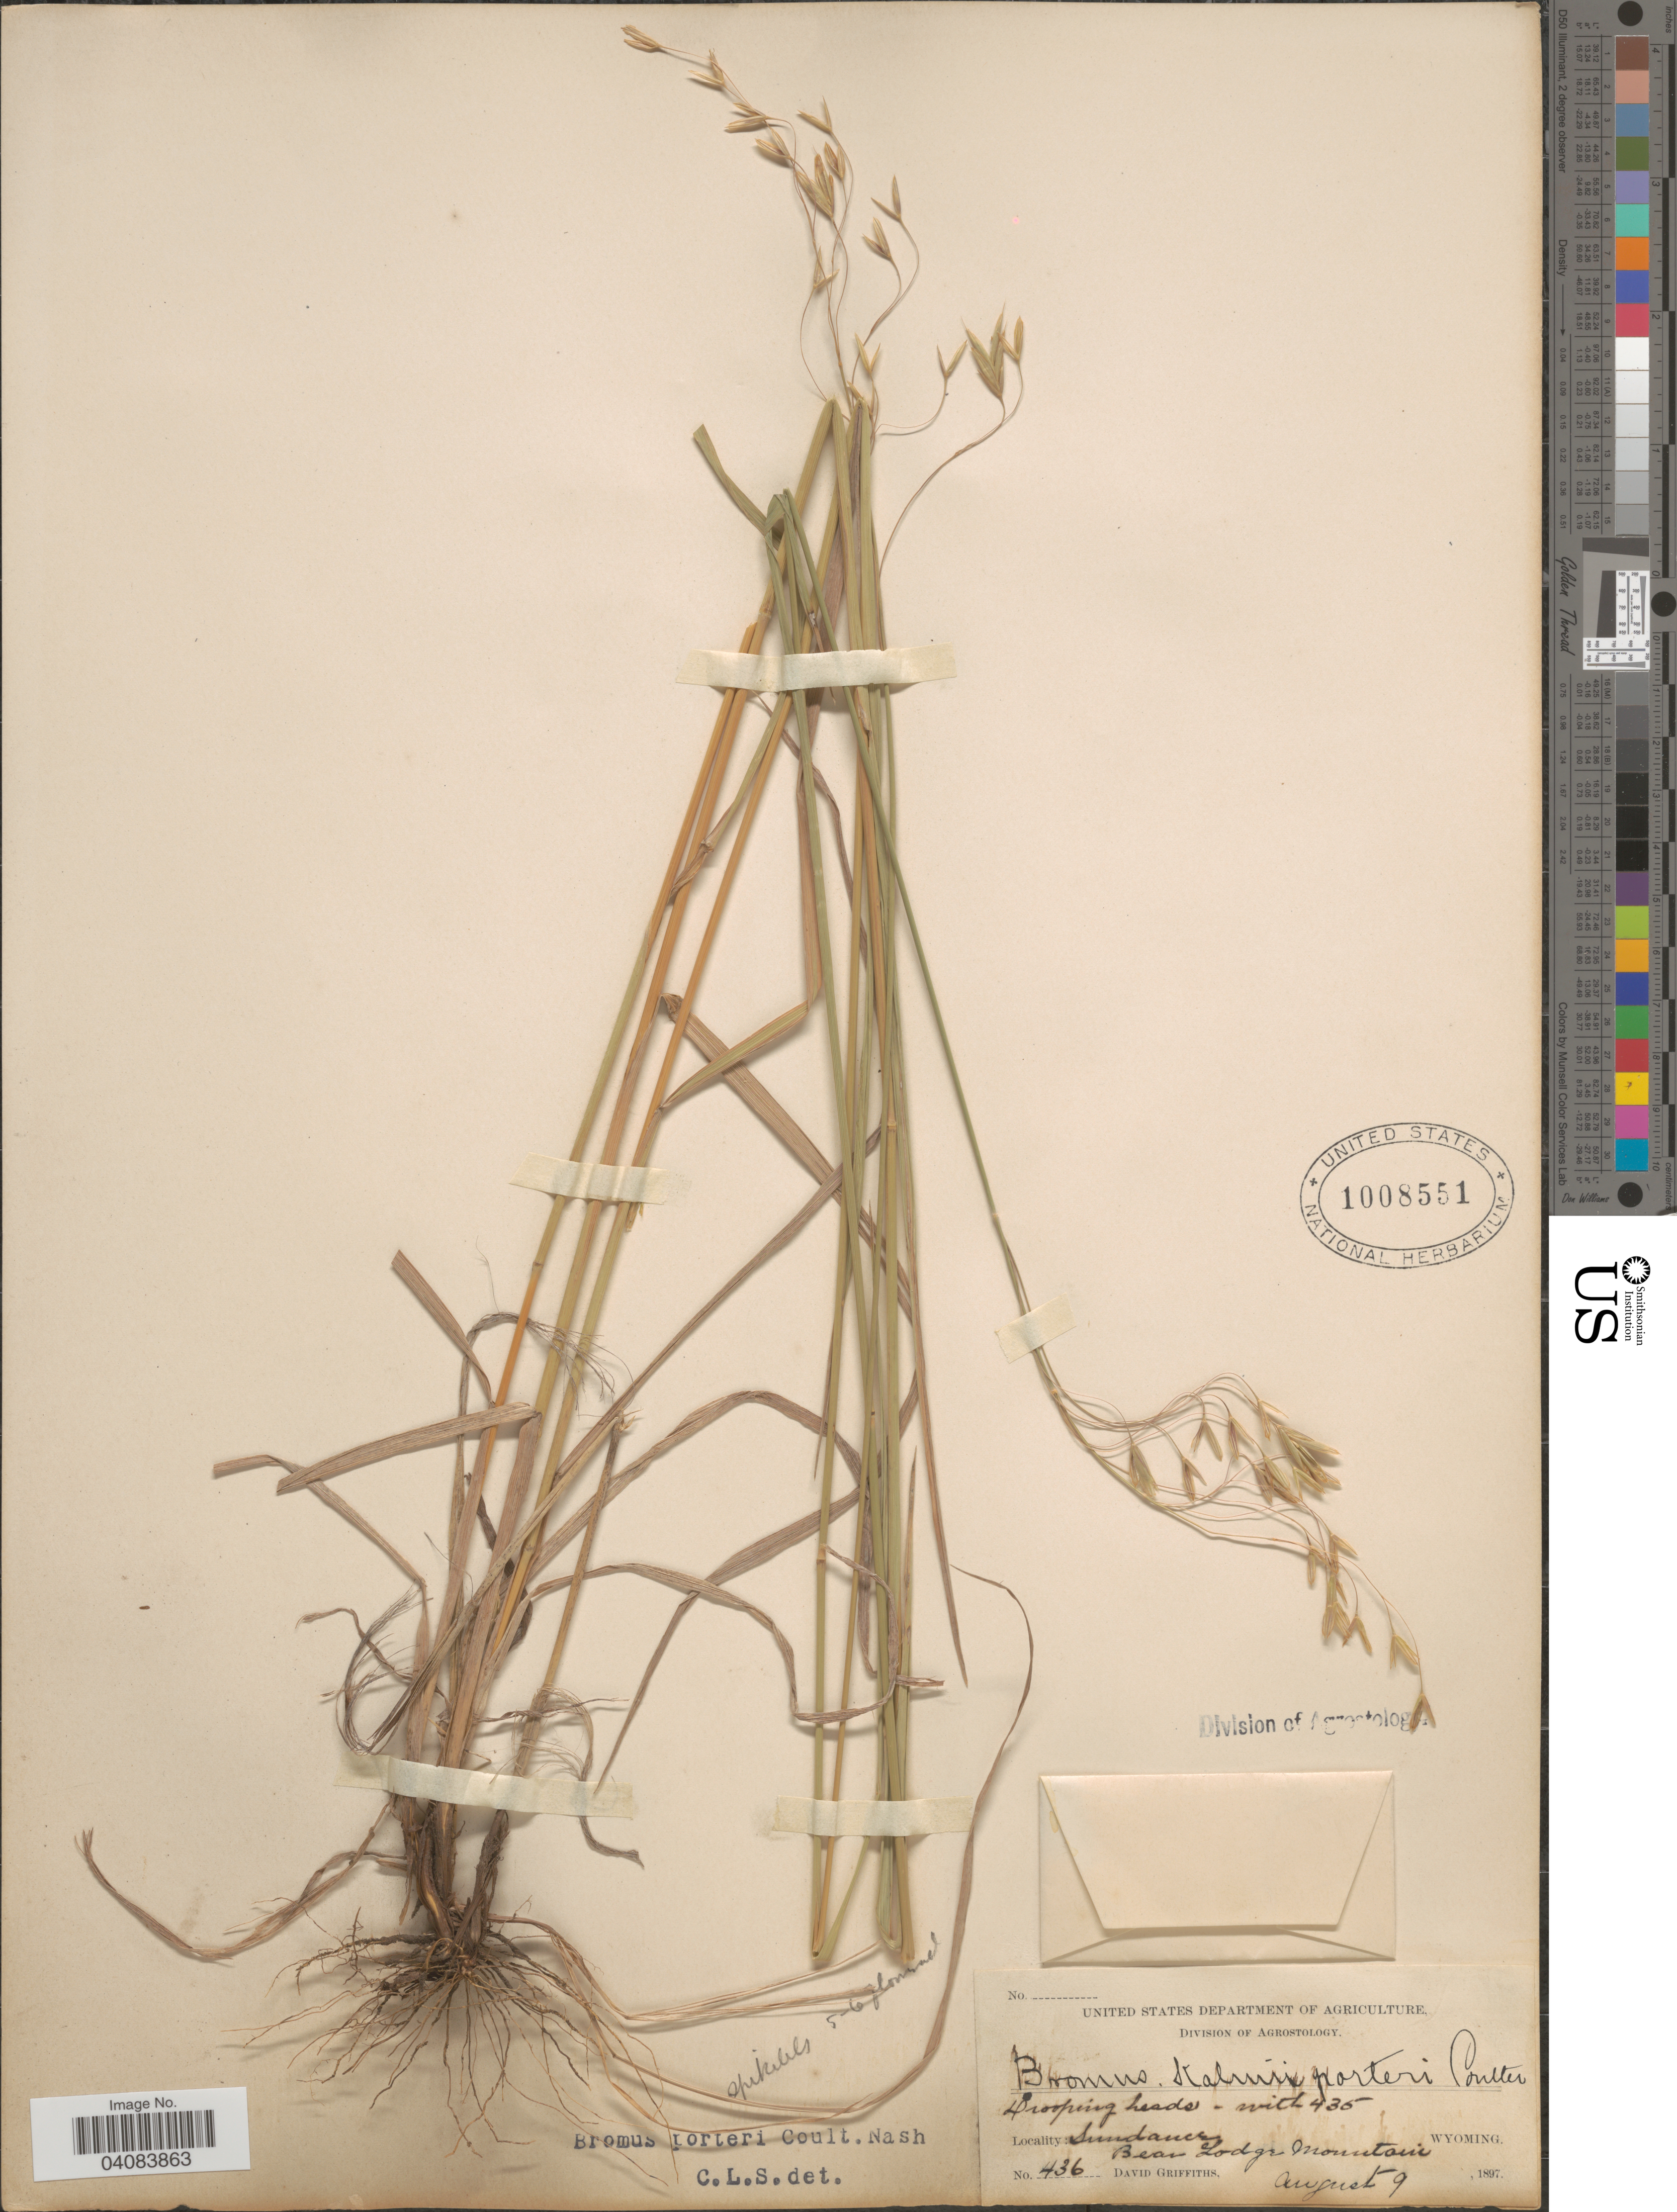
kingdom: Plantae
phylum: Tracheophyta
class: Liliopsida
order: Poales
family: Poaceae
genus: Bromus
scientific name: Bromus porteri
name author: (J.M. Coult.) Nash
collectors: D. Griffiths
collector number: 436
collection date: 1897-08-09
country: United States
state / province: Wyoming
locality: Sundance, Bear Lodge Mountain.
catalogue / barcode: US 1008551